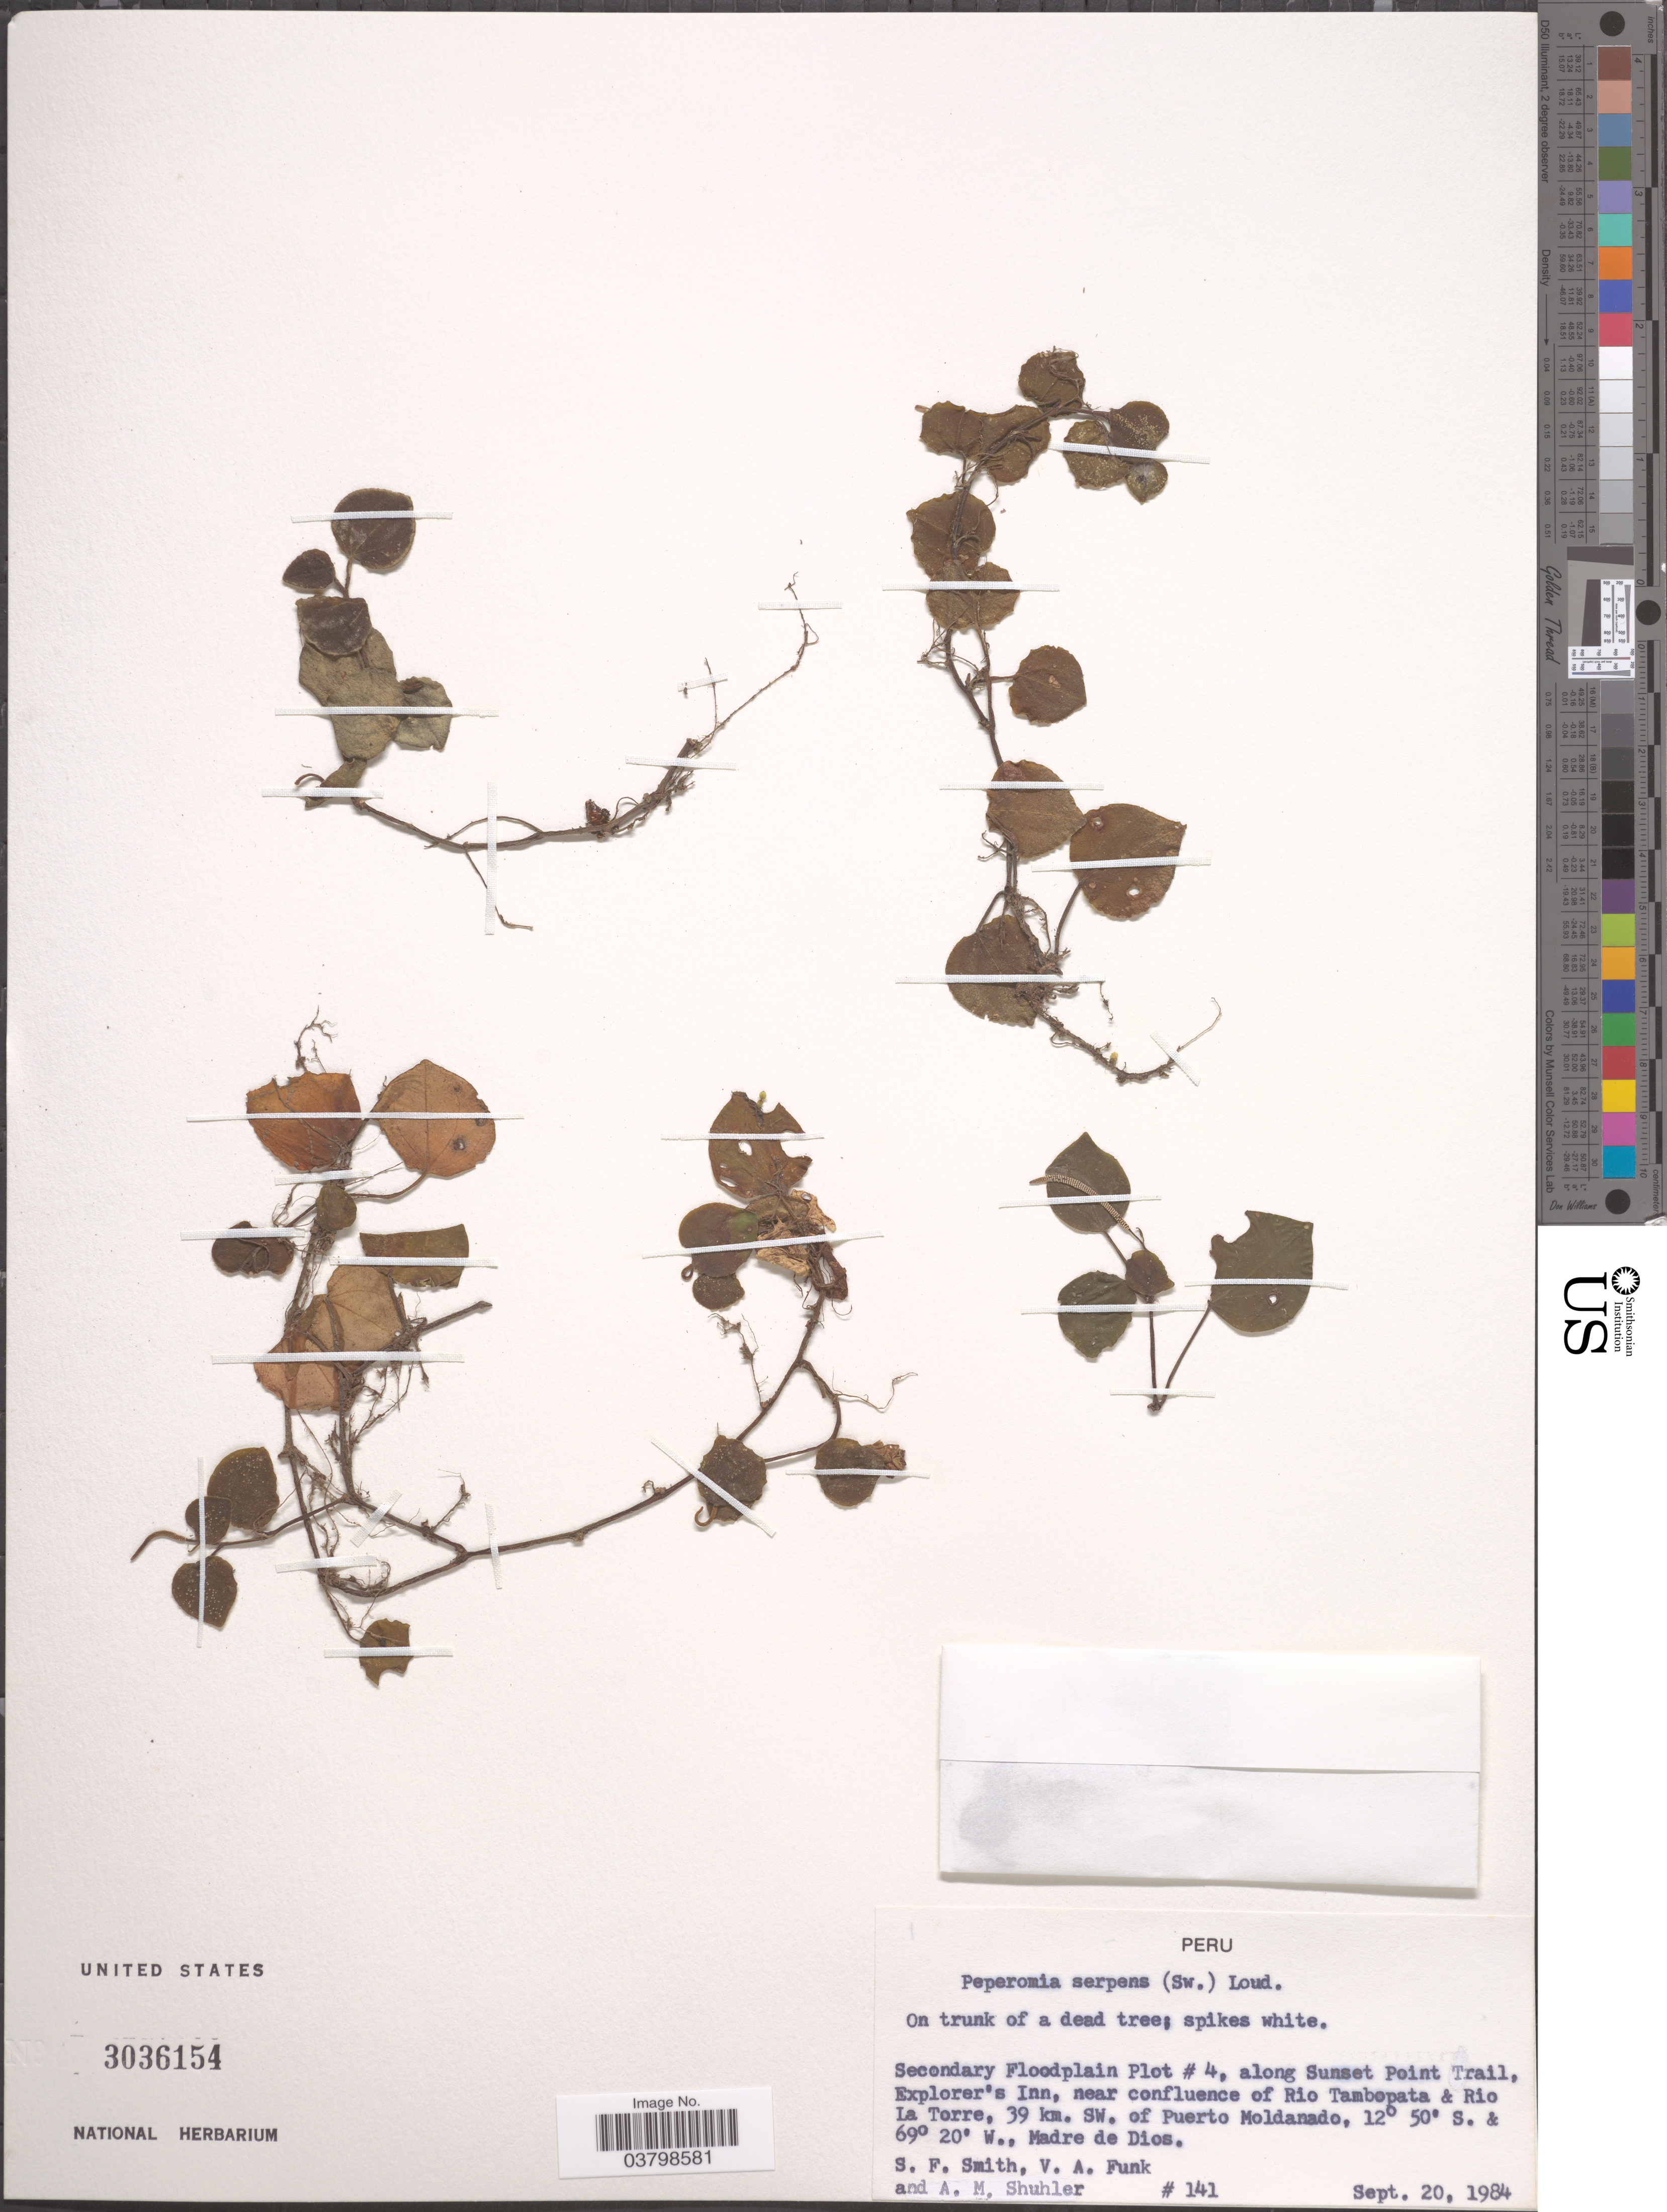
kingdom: Plantae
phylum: Tracheophyta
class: Magnoliopsida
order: Piperales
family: Piperaceae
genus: Peperomia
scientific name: Peperomia serpens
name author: (Sw.) Loudon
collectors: S.F. Smith, V. Funk & A. Shuhler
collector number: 141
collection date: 1984-09-20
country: Peru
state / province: Madre de Dios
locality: Secondary Floodplain Plot # 4, along the Sunset Point Trail, Explorer's Inn, near the confluence of Rio Tambopata & Rio La Torre, 39 km. SW. of Puerto Moldonado.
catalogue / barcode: US 3036154